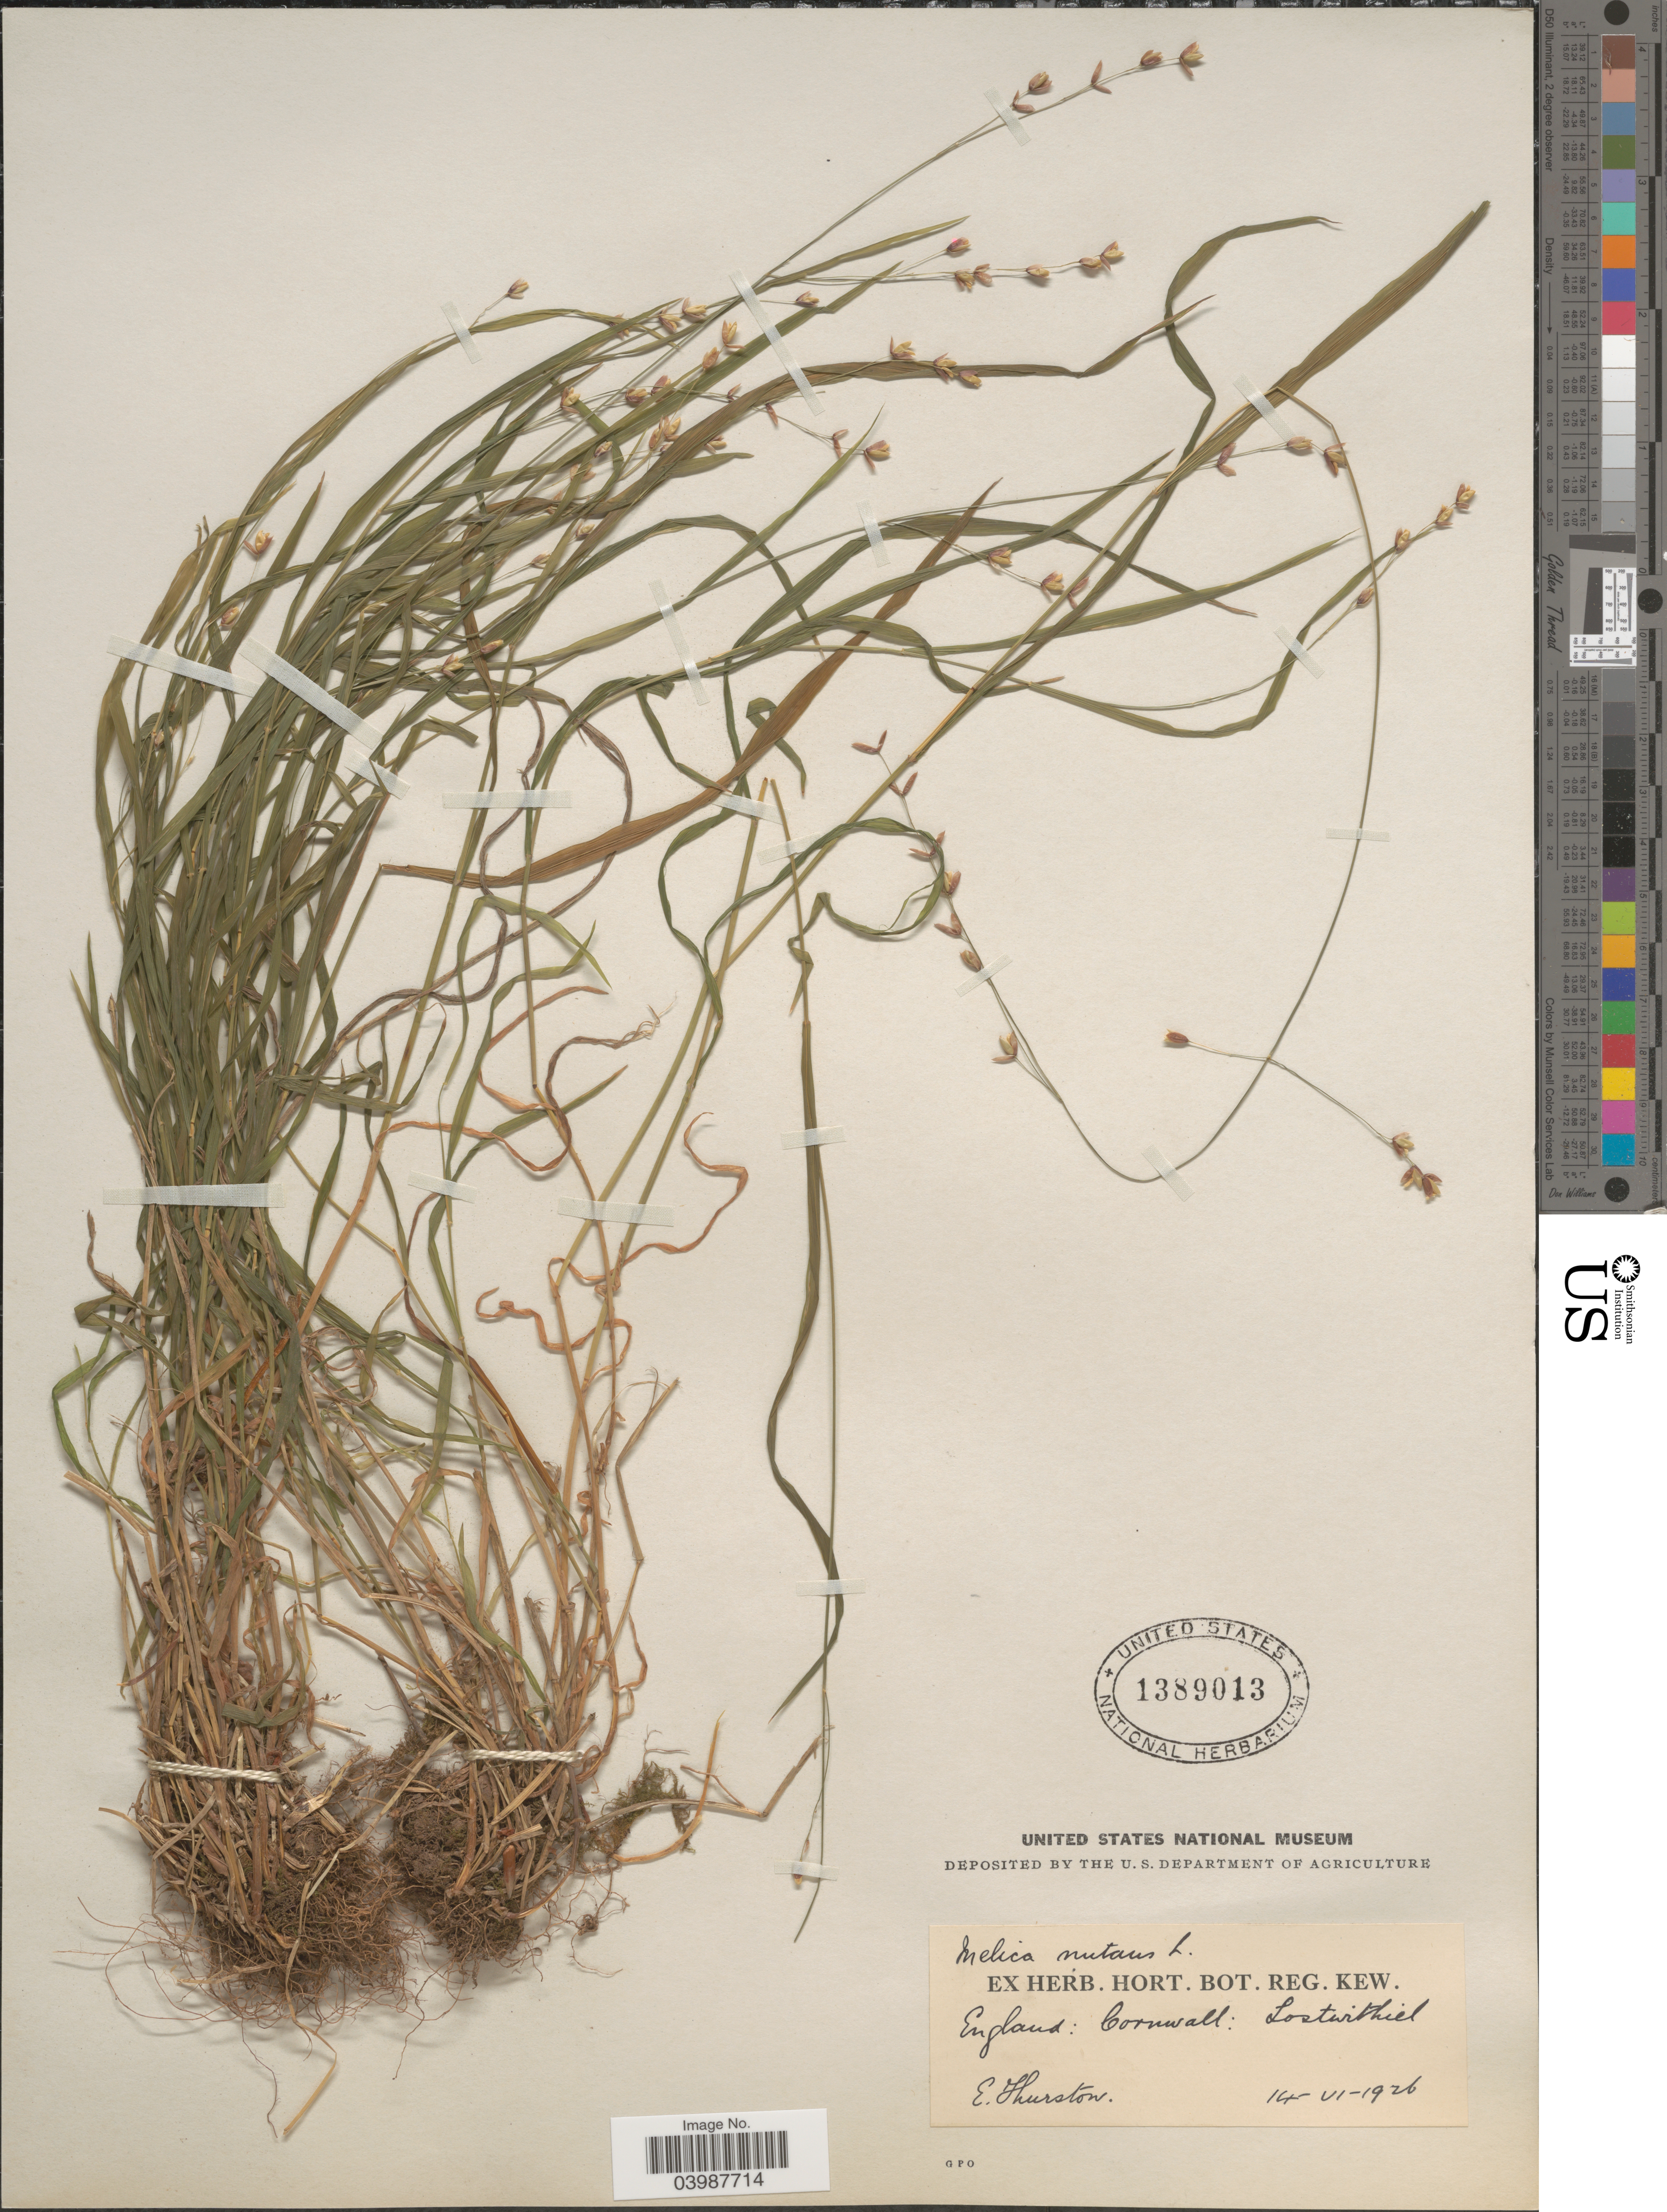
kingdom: Plantae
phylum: Tracheophyta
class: Liliopsida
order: Poales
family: Poaceae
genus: Melica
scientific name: Melica nutans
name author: L.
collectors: E. Thurston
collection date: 1926-06-14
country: United Kingdom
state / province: England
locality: Cornwall: Lostwithiel.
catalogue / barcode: US 1389013